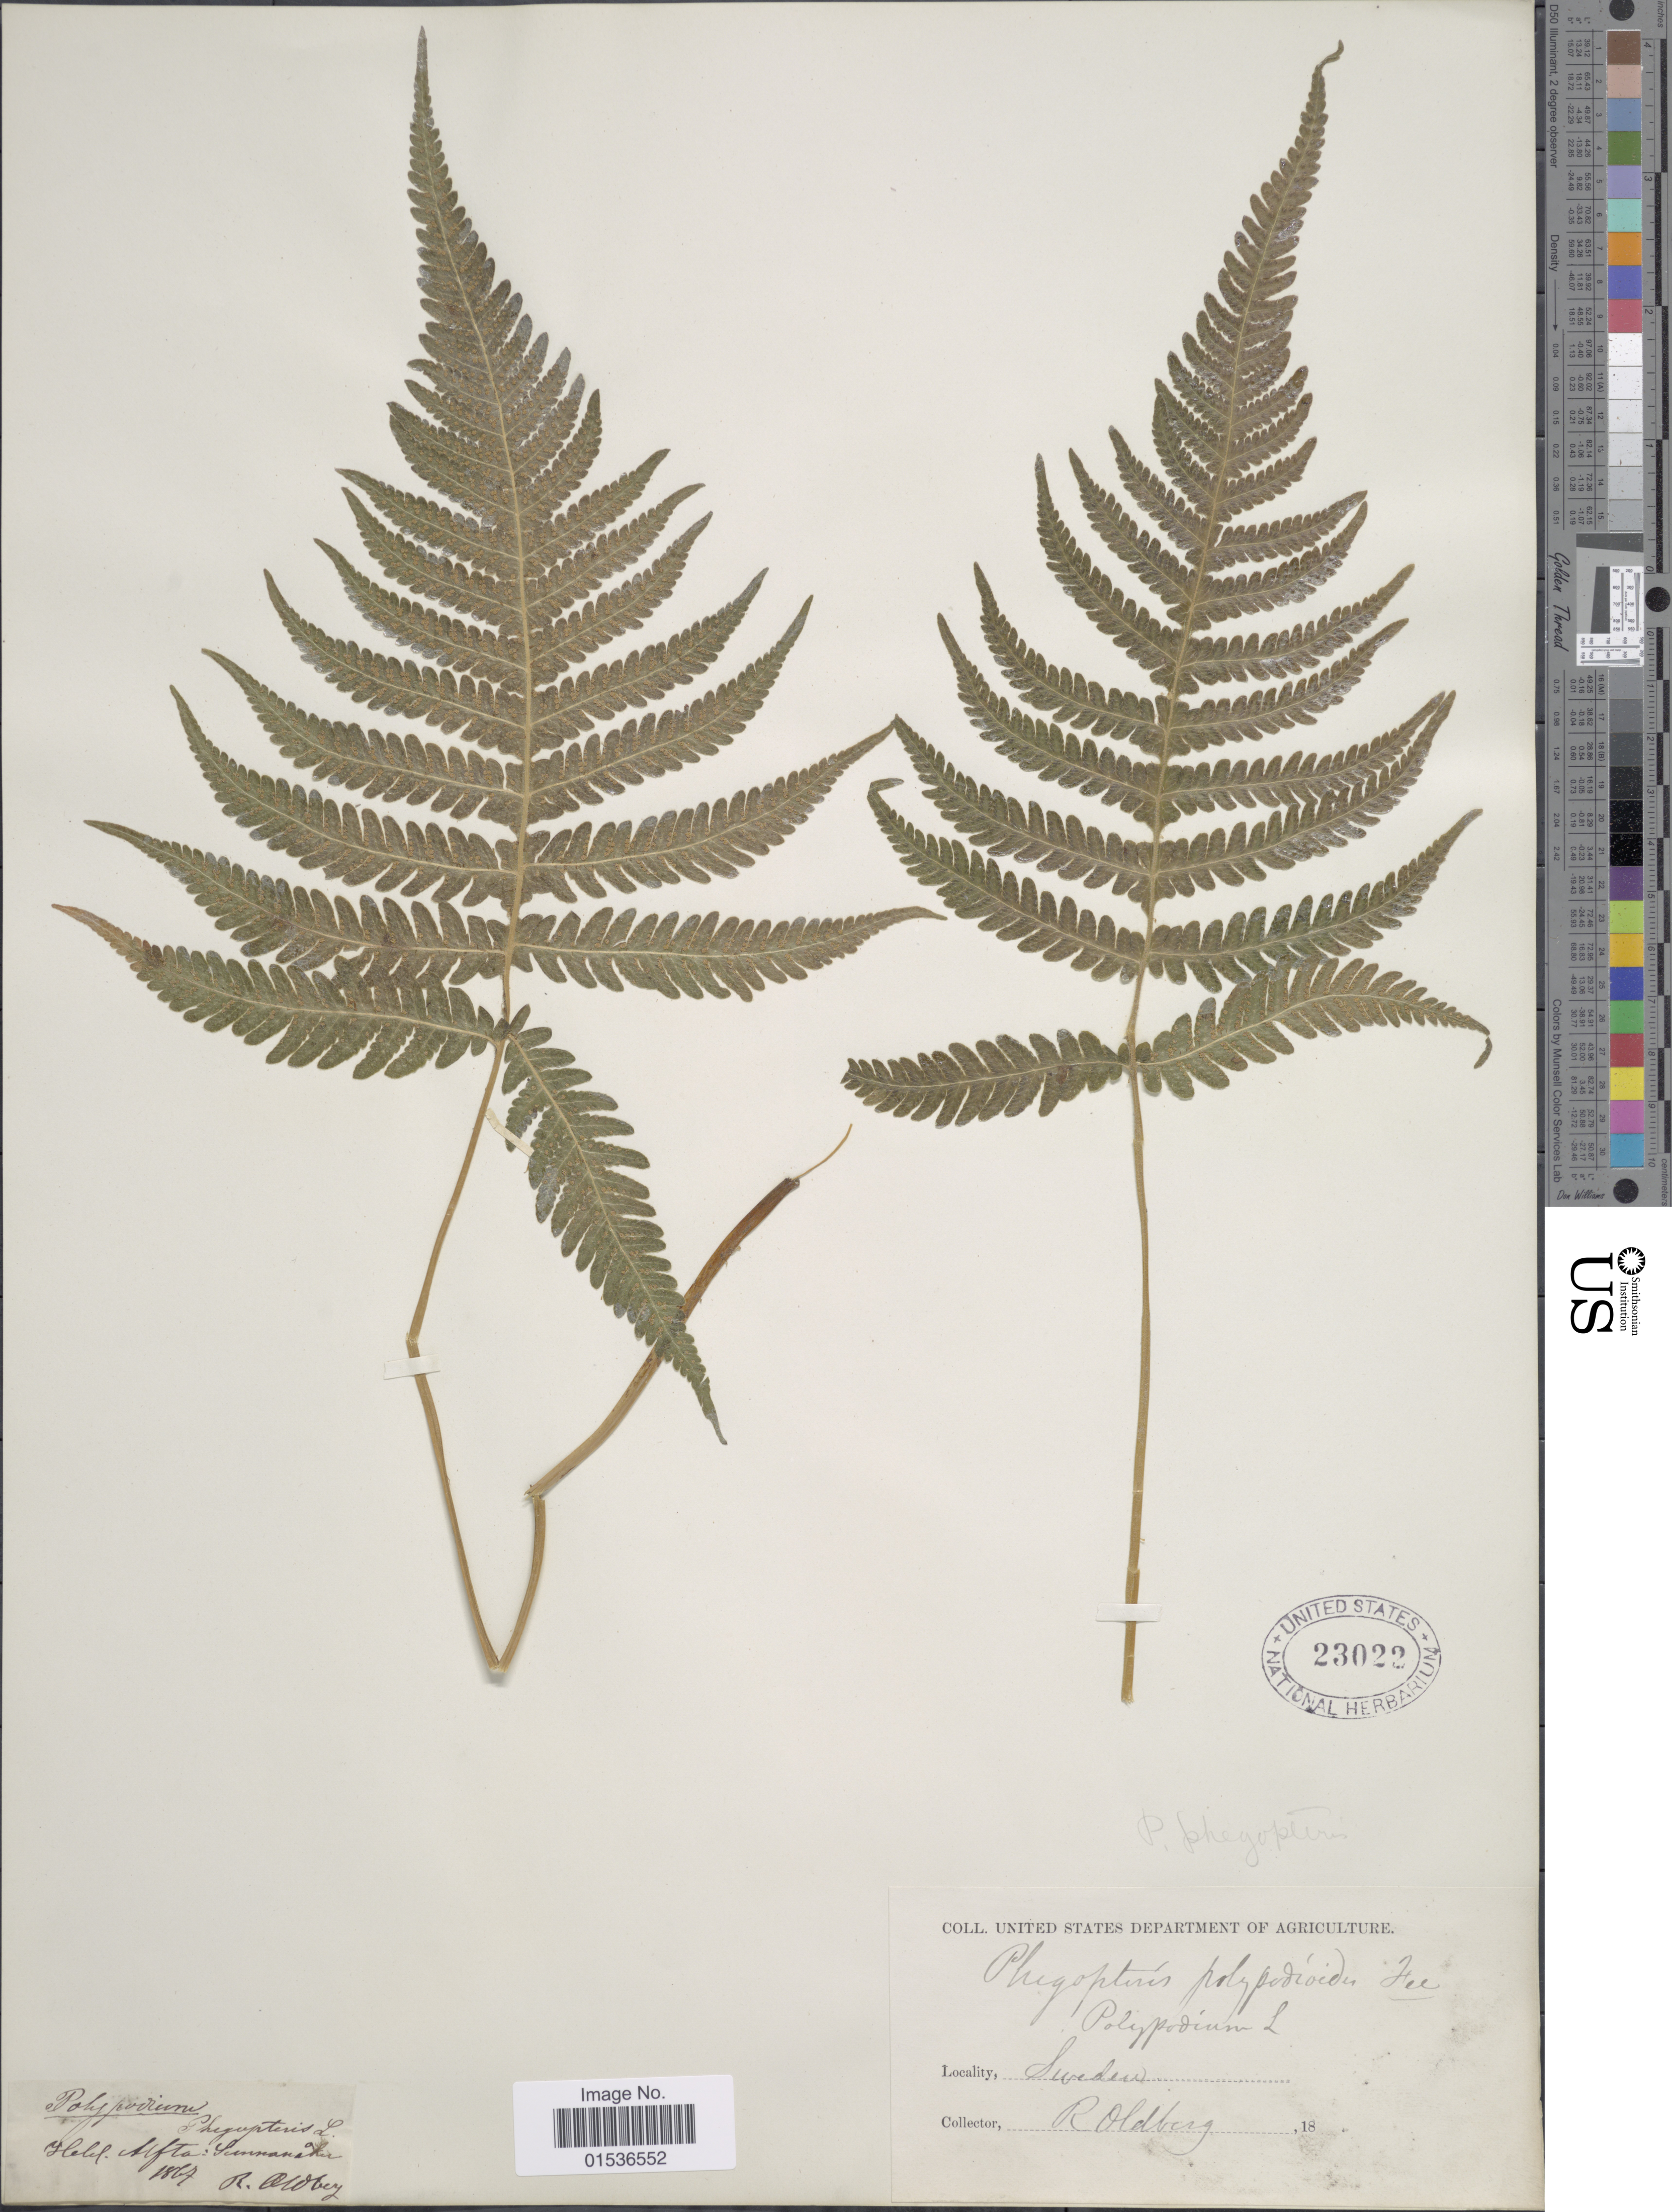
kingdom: Plantae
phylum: Tracheophyta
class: Polypodiopsida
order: Polypodiales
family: Thelypteridaceae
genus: Phegopteris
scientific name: Phegopteris connectilis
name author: (Michx.) Watt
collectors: R. Oldberg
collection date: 1867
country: Sweden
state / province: Gävleborg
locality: Alfta, Sunnanåker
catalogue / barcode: US 23022